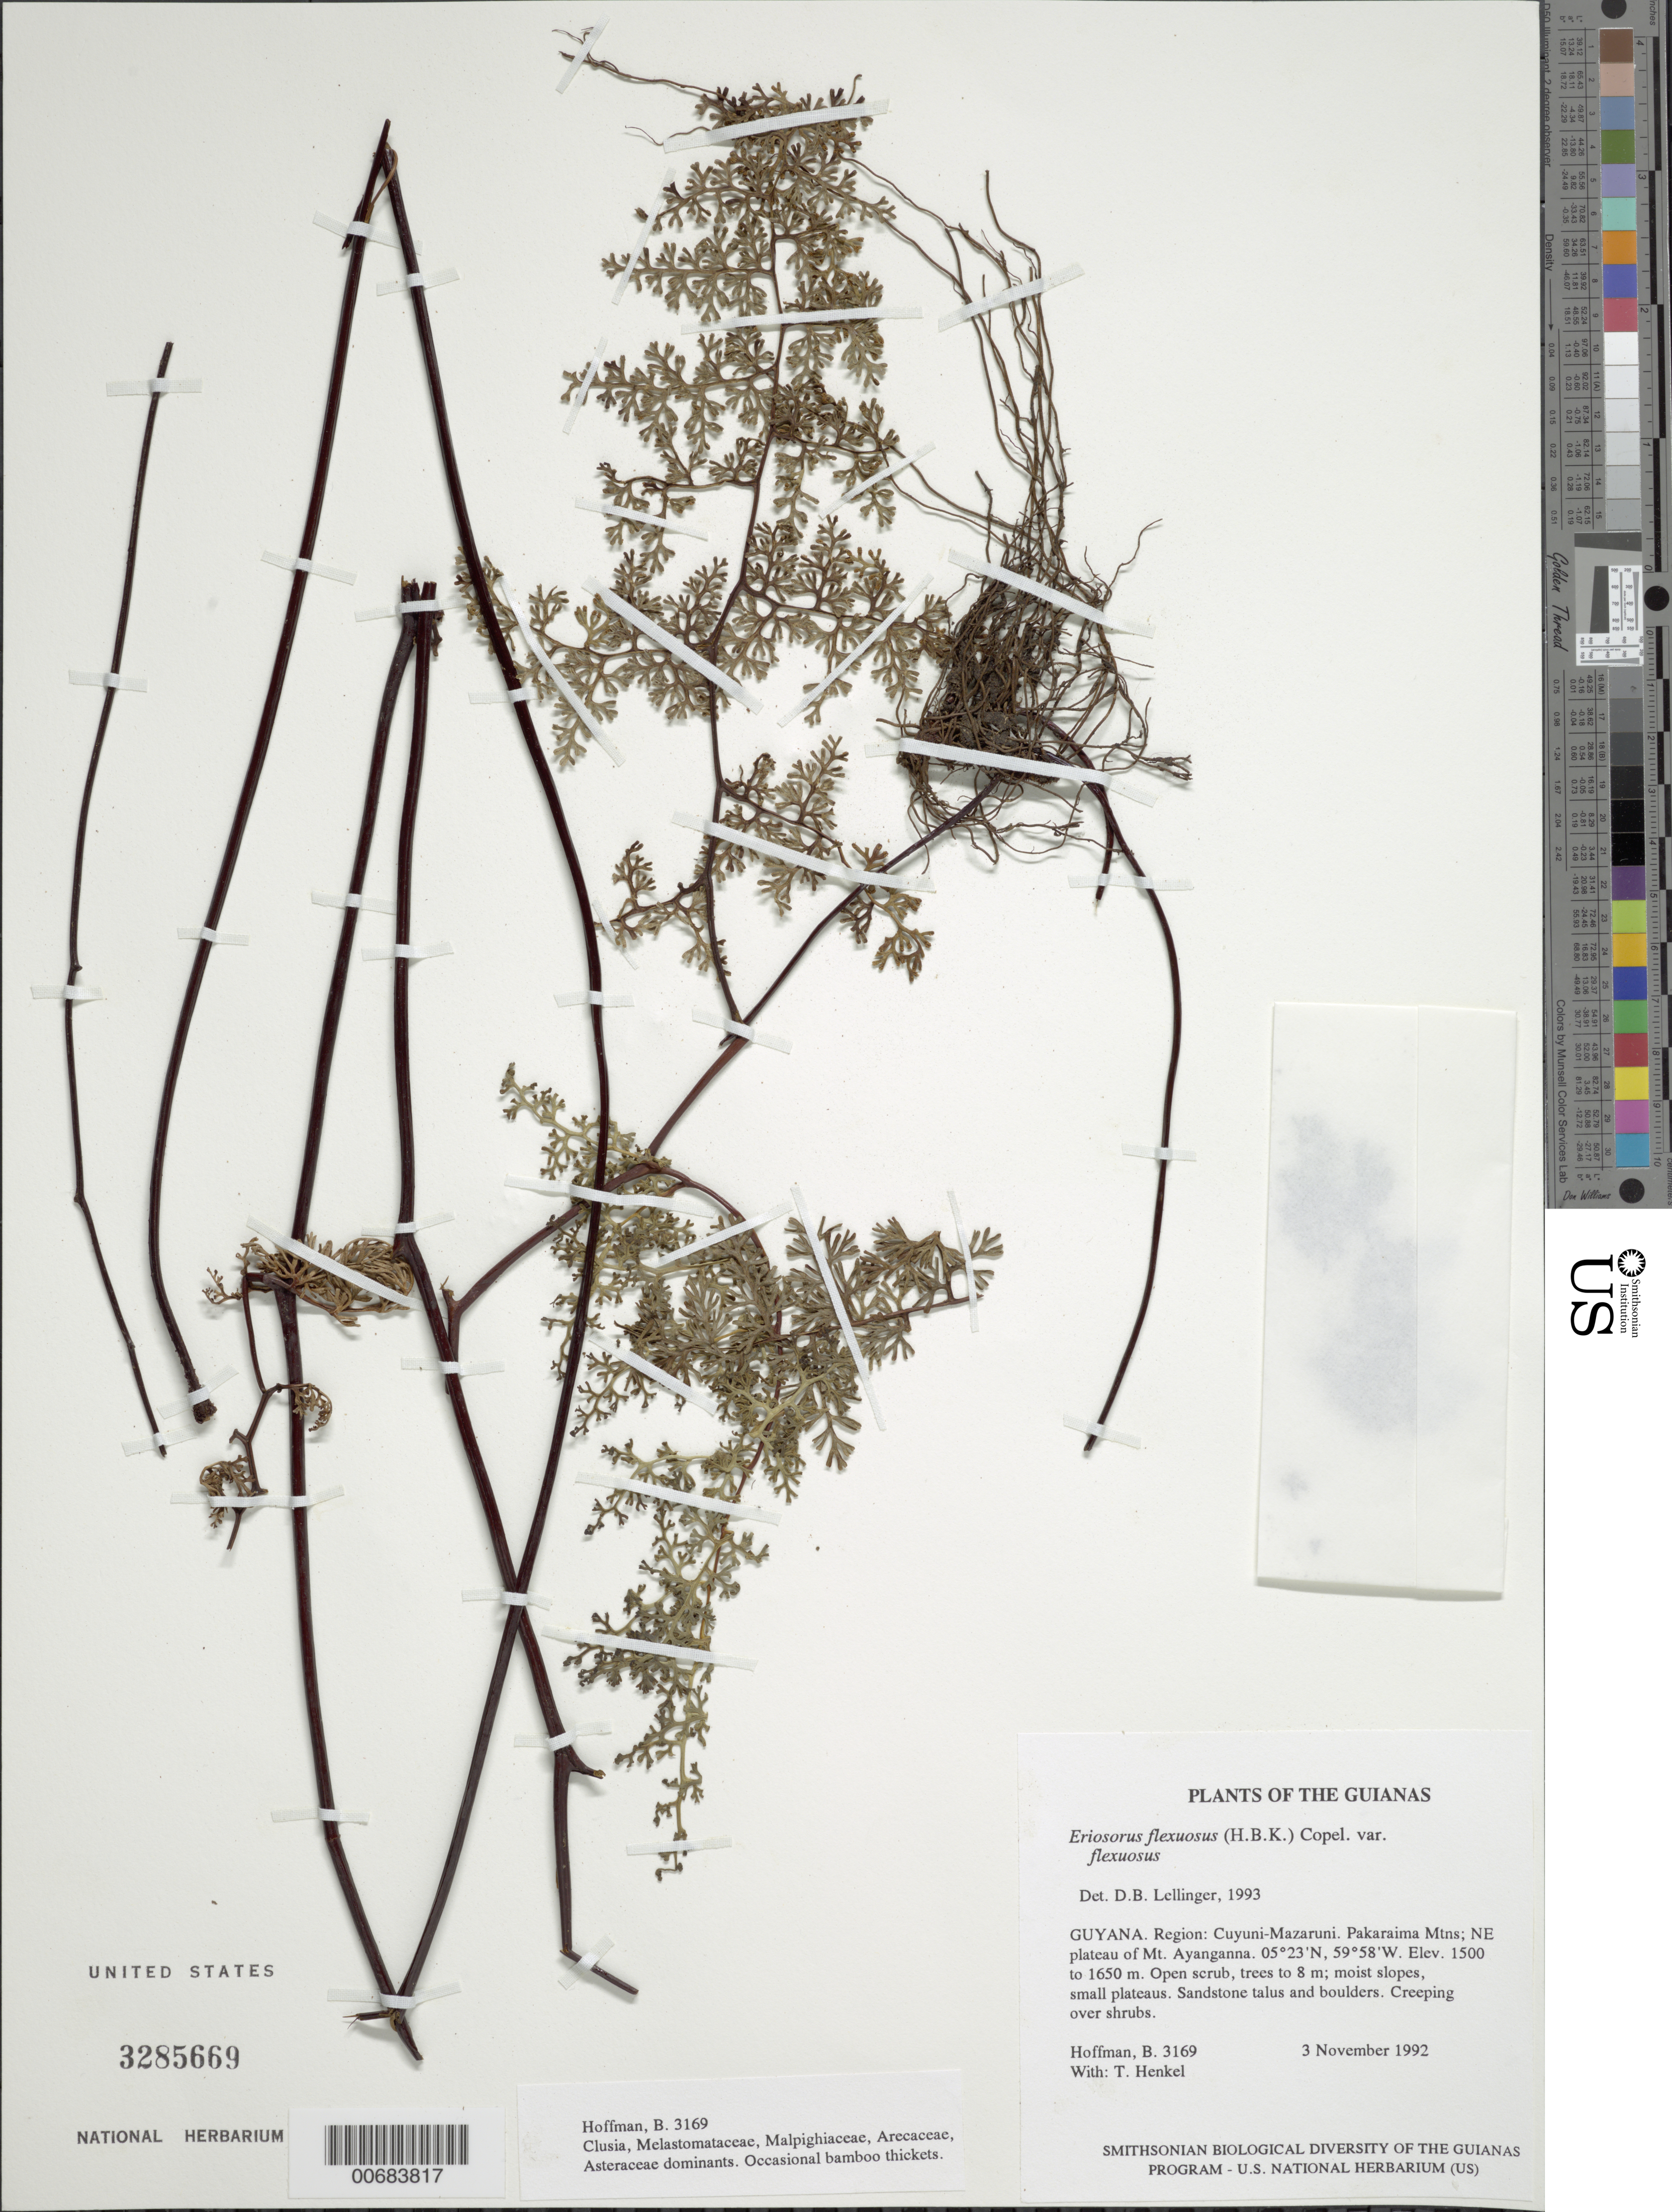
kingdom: Plantae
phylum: Tracheophyta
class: Polypodiopsida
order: Polypodiales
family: Pteridaceae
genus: Jamesonia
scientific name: Jamesonia flexuosa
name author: (Humb. & Bonpl.) Christenh.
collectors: B. Hoffman & T. Henkel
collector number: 3169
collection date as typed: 3 November 1992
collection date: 1992-11-03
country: Guyana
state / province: Cuyuni-Mazaruni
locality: Pakaraima Mountains; NE plateau of Mt. Ayanganna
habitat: Open scrub, trees to 8 m; moist slopes, small plateaus. Sandstone talus and boulders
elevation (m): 1500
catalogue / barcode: US 3285669